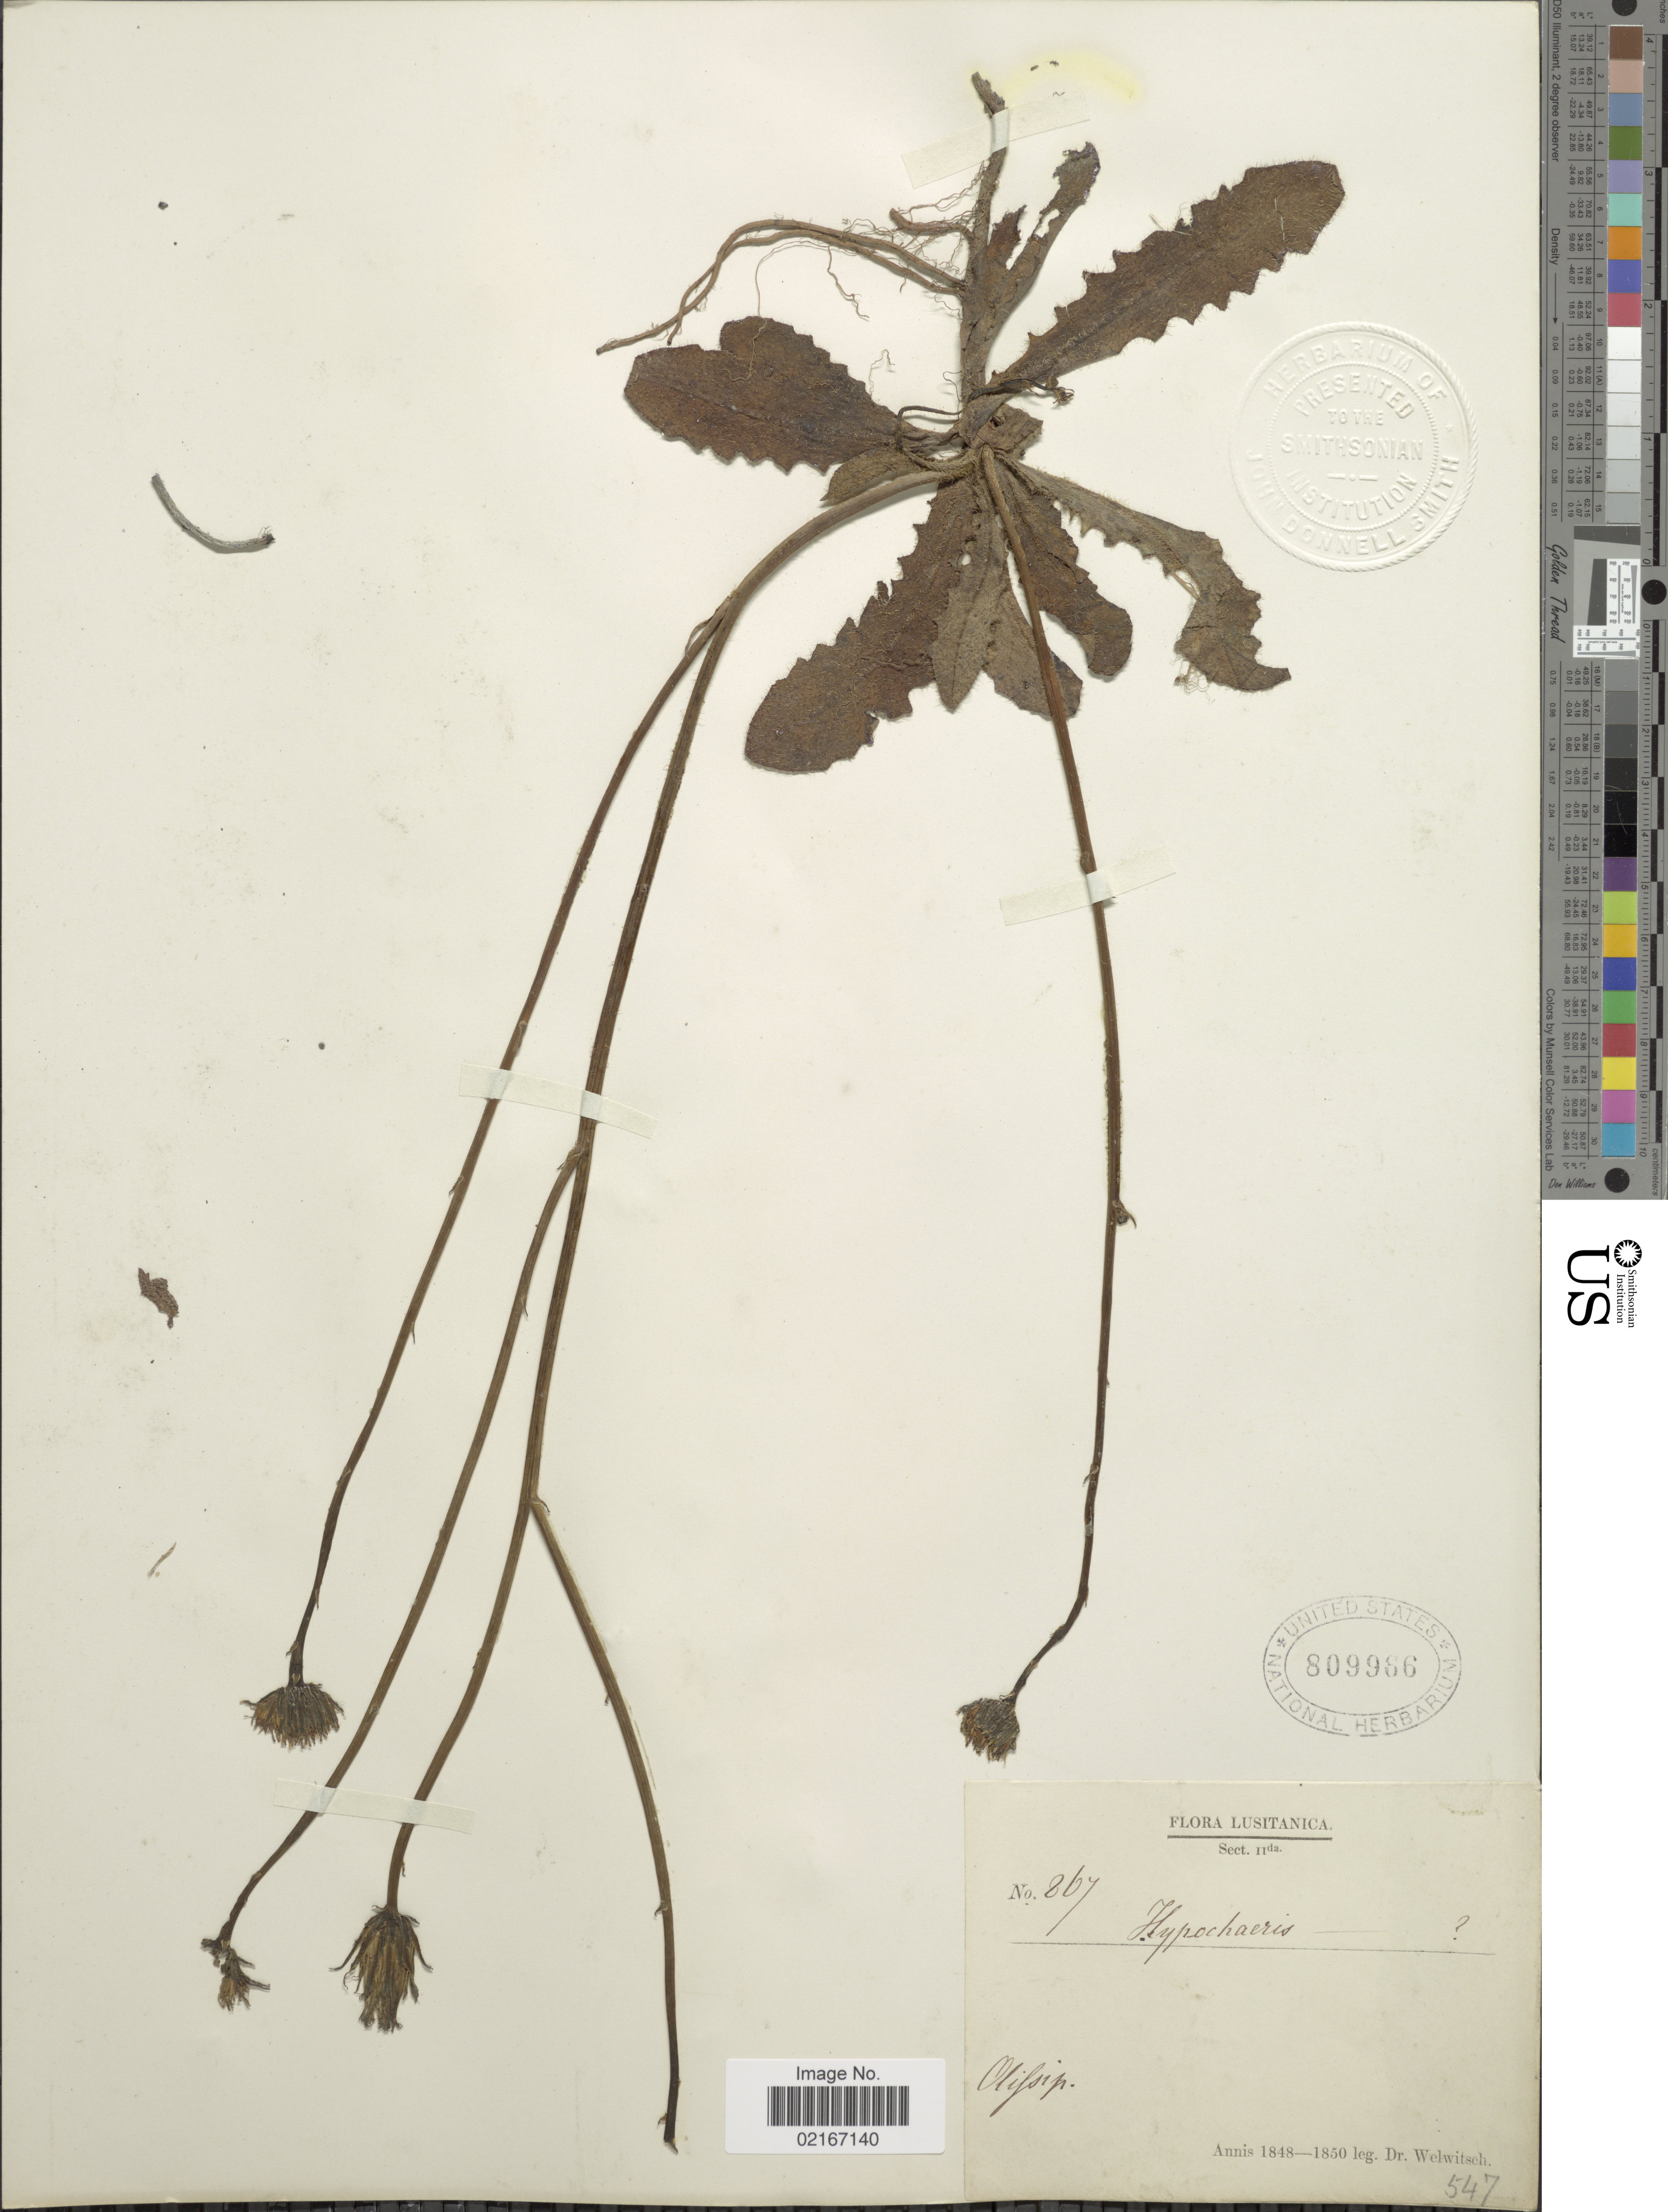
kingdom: Plantae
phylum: Tracheophyta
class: Magnoliopsida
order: Asterales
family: Asteraceae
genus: Hypochaeris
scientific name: Hypochaeris sp.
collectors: -. Welwitsch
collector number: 867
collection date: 1848/1850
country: Portugal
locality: Lusitanica, Olissippo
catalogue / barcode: US 809986